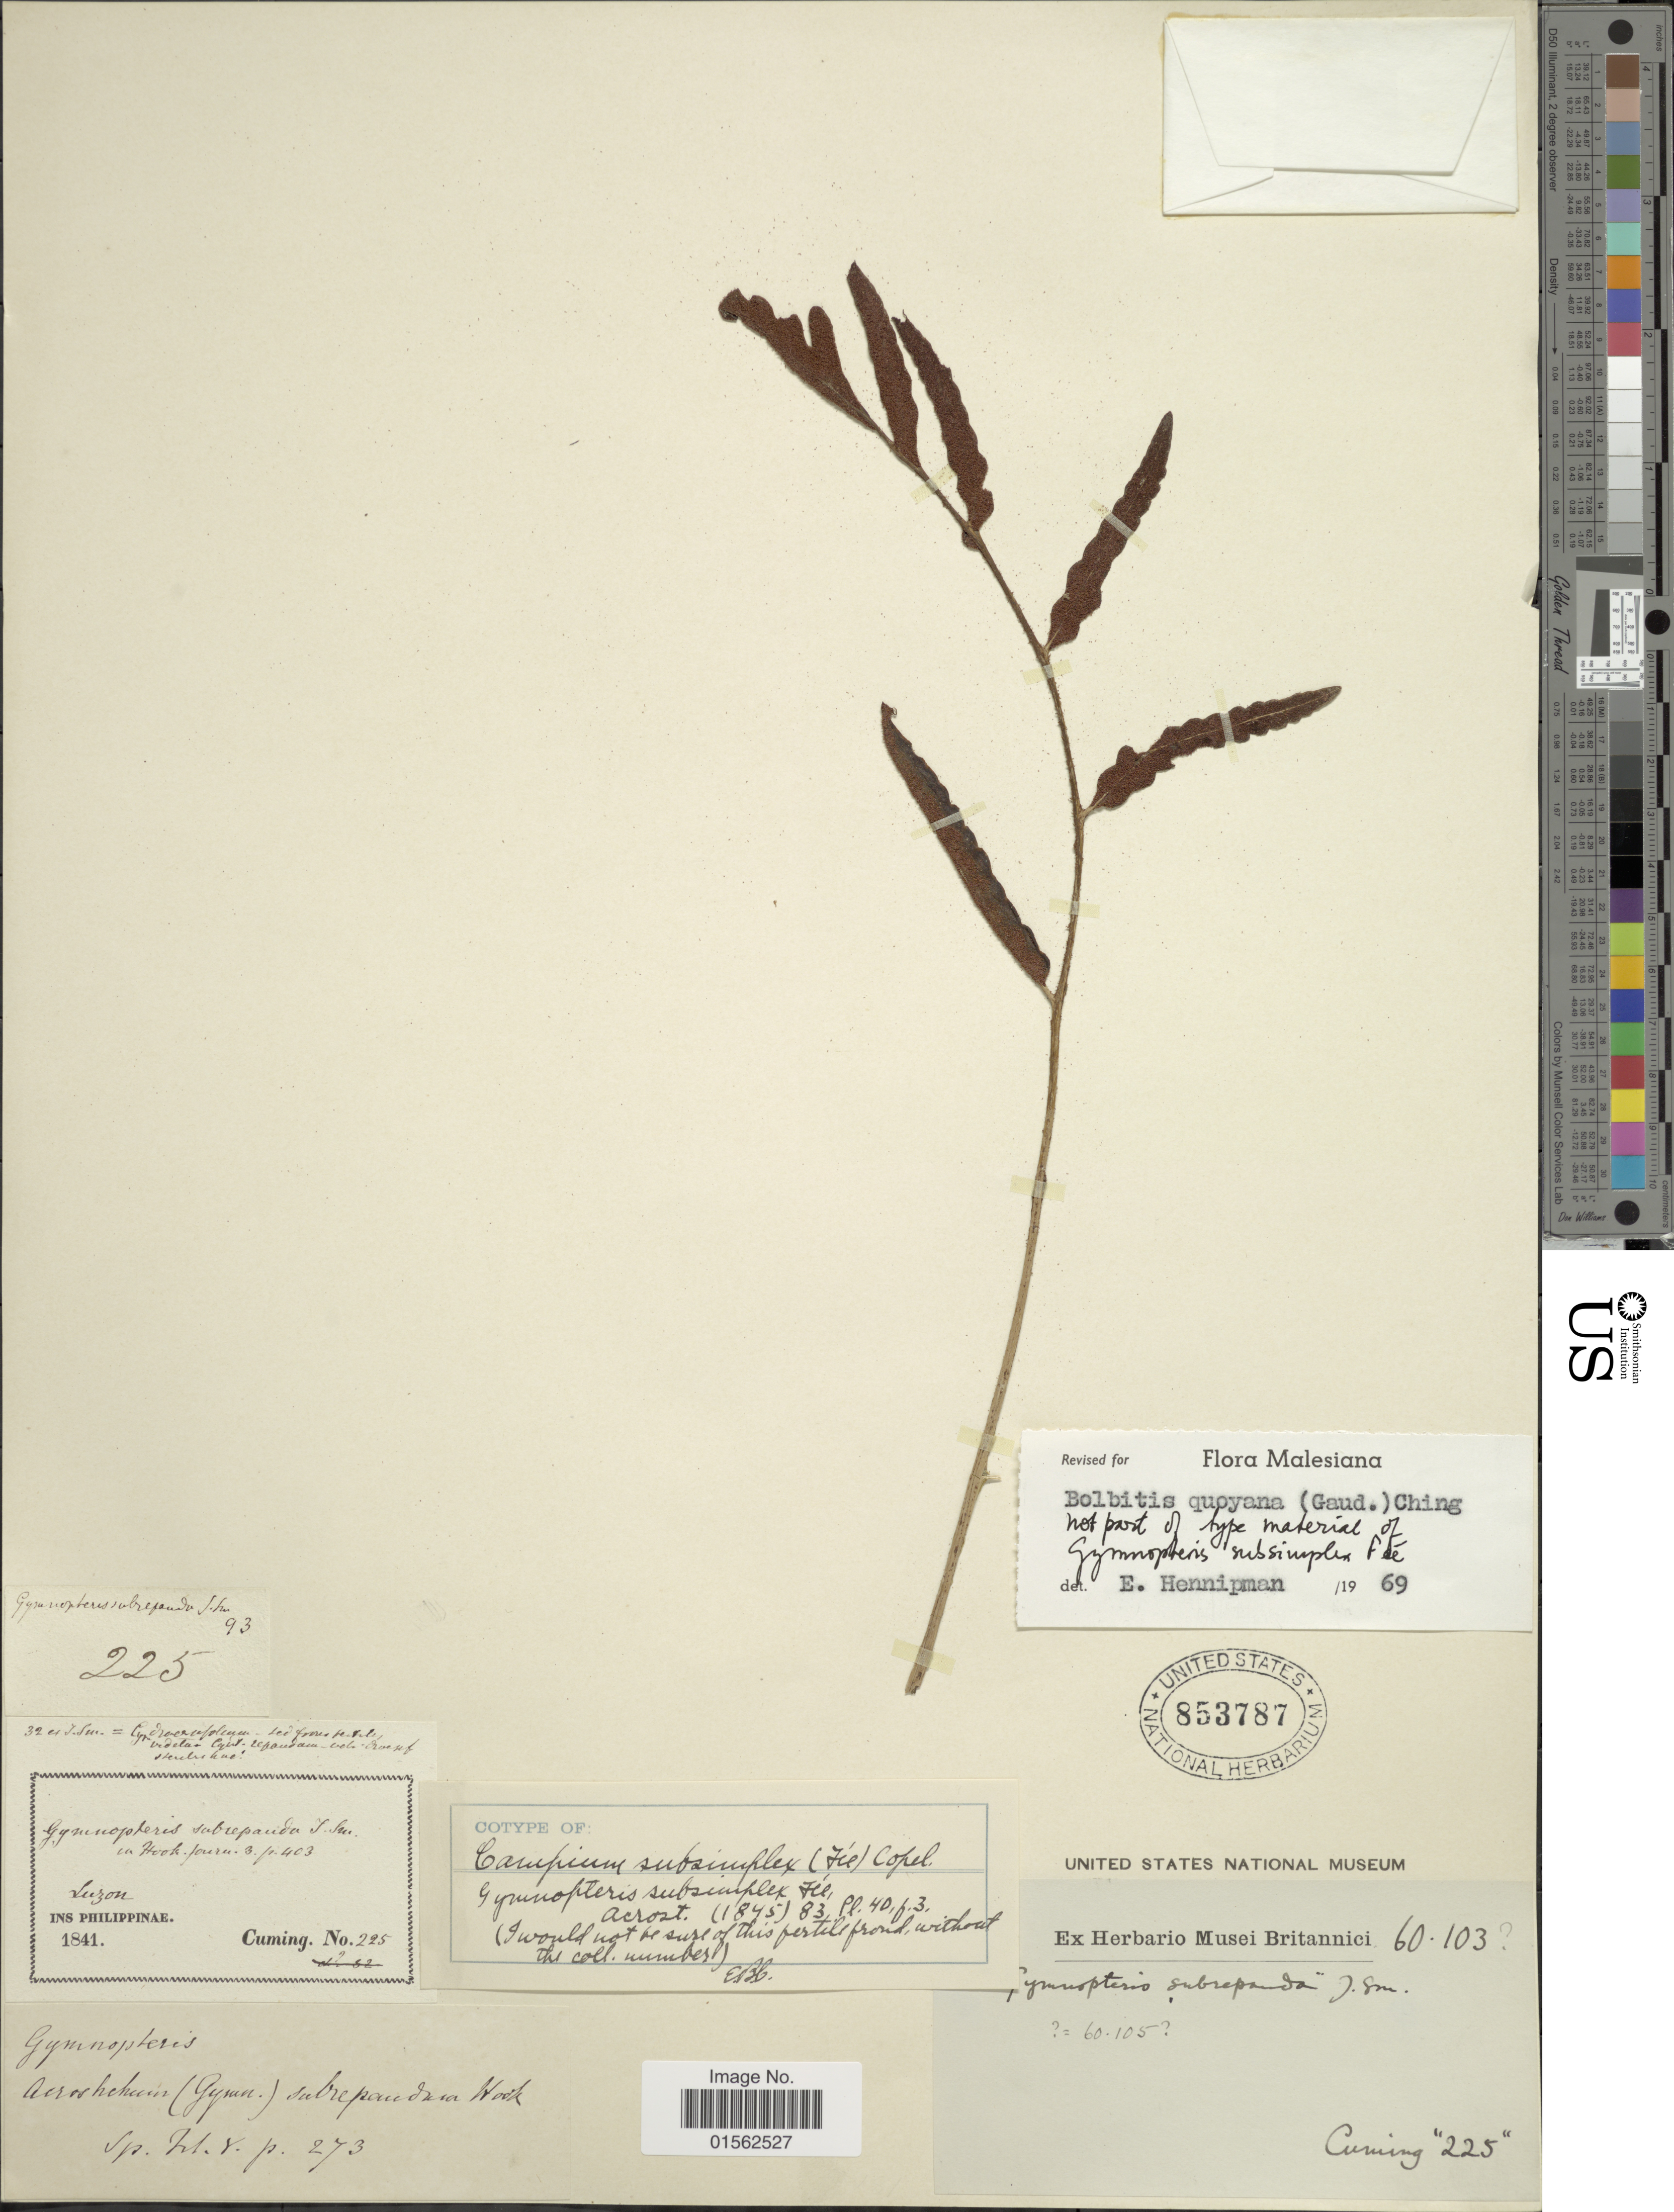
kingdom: Plantae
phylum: Tracheophyta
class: Polypodiopsida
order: Polypodiales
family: Dryopteridaceae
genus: Bolbitis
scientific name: Bolbitis quoyana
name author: (Gaudich.) Ching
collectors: -. Cuming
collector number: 225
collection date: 1841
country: Philippines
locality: Luzon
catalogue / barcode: US 853787